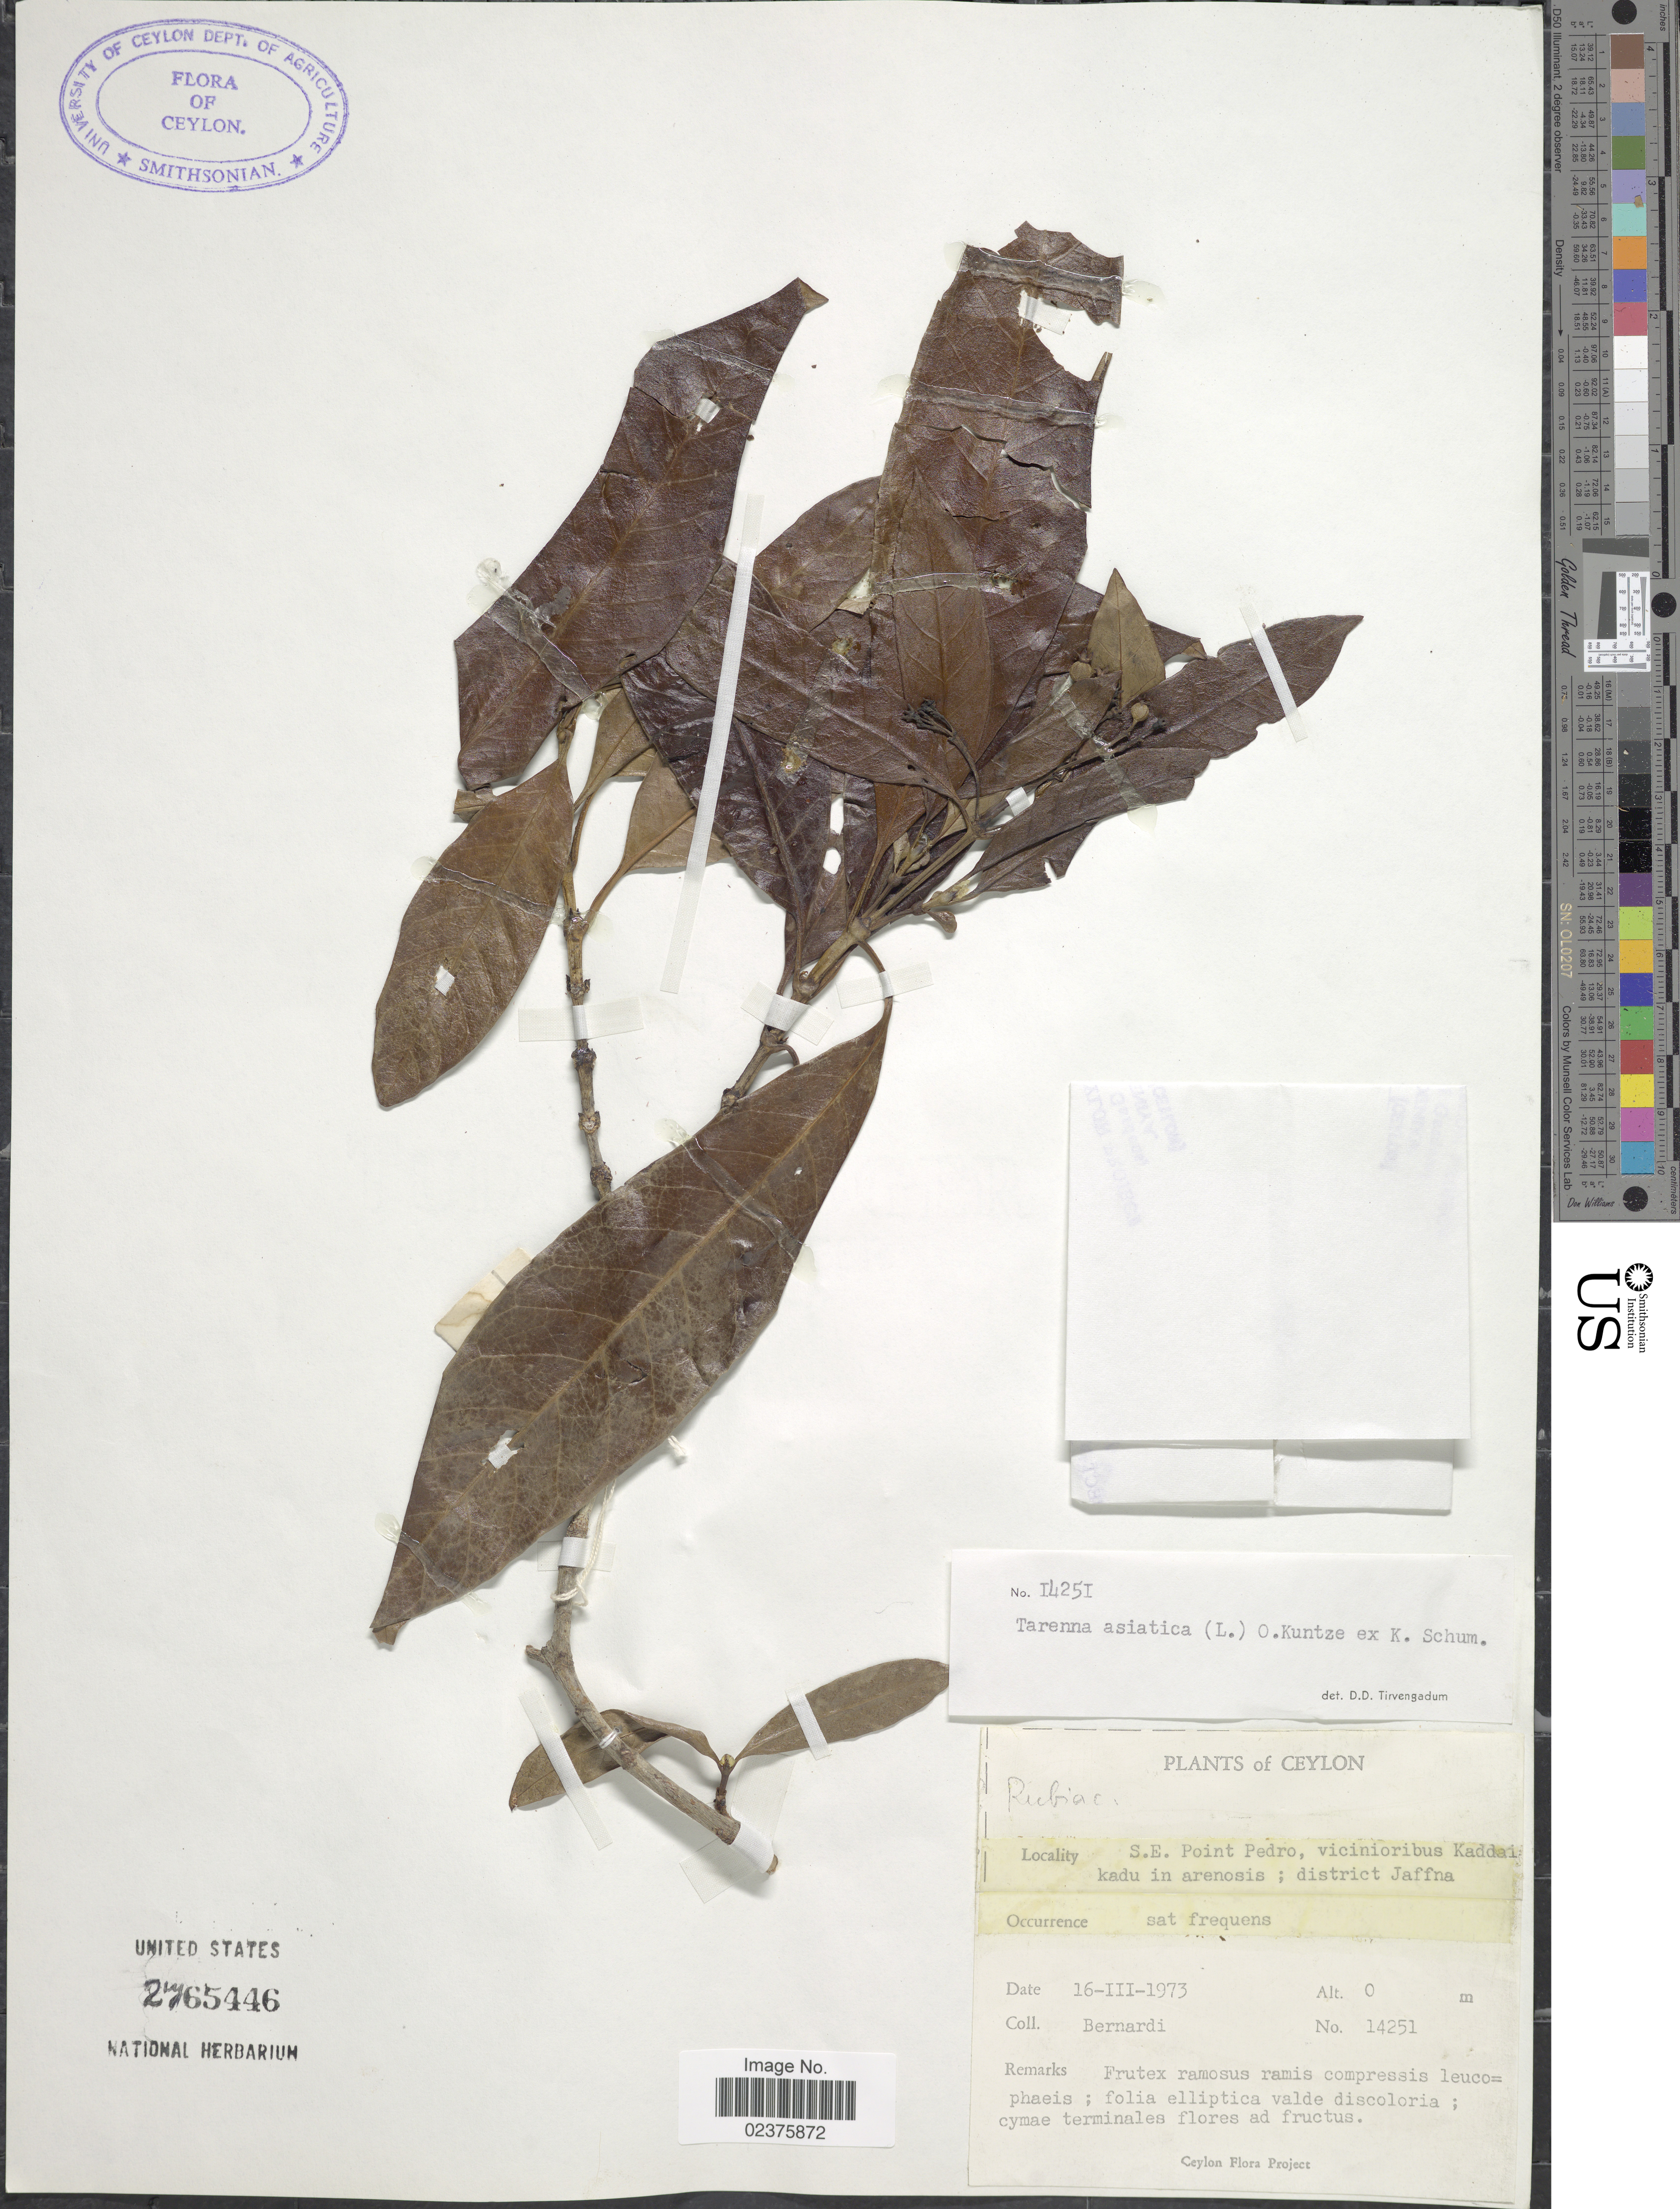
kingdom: Plantae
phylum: Tracheophyta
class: Magnoliopsida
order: Gentianales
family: Rubiaceae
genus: Tarenna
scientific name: Tarenna asiatica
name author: (L.) Kuntze ex K. Schum.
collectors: Bernardi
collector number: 14251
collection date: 1973-03-16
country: Sri Lanka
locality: Ceylon, S.E. Point Pedro, vicinioribus Kaddai-kadu in arenosis; district Jaffna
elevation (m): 0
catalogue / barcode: US 2765446